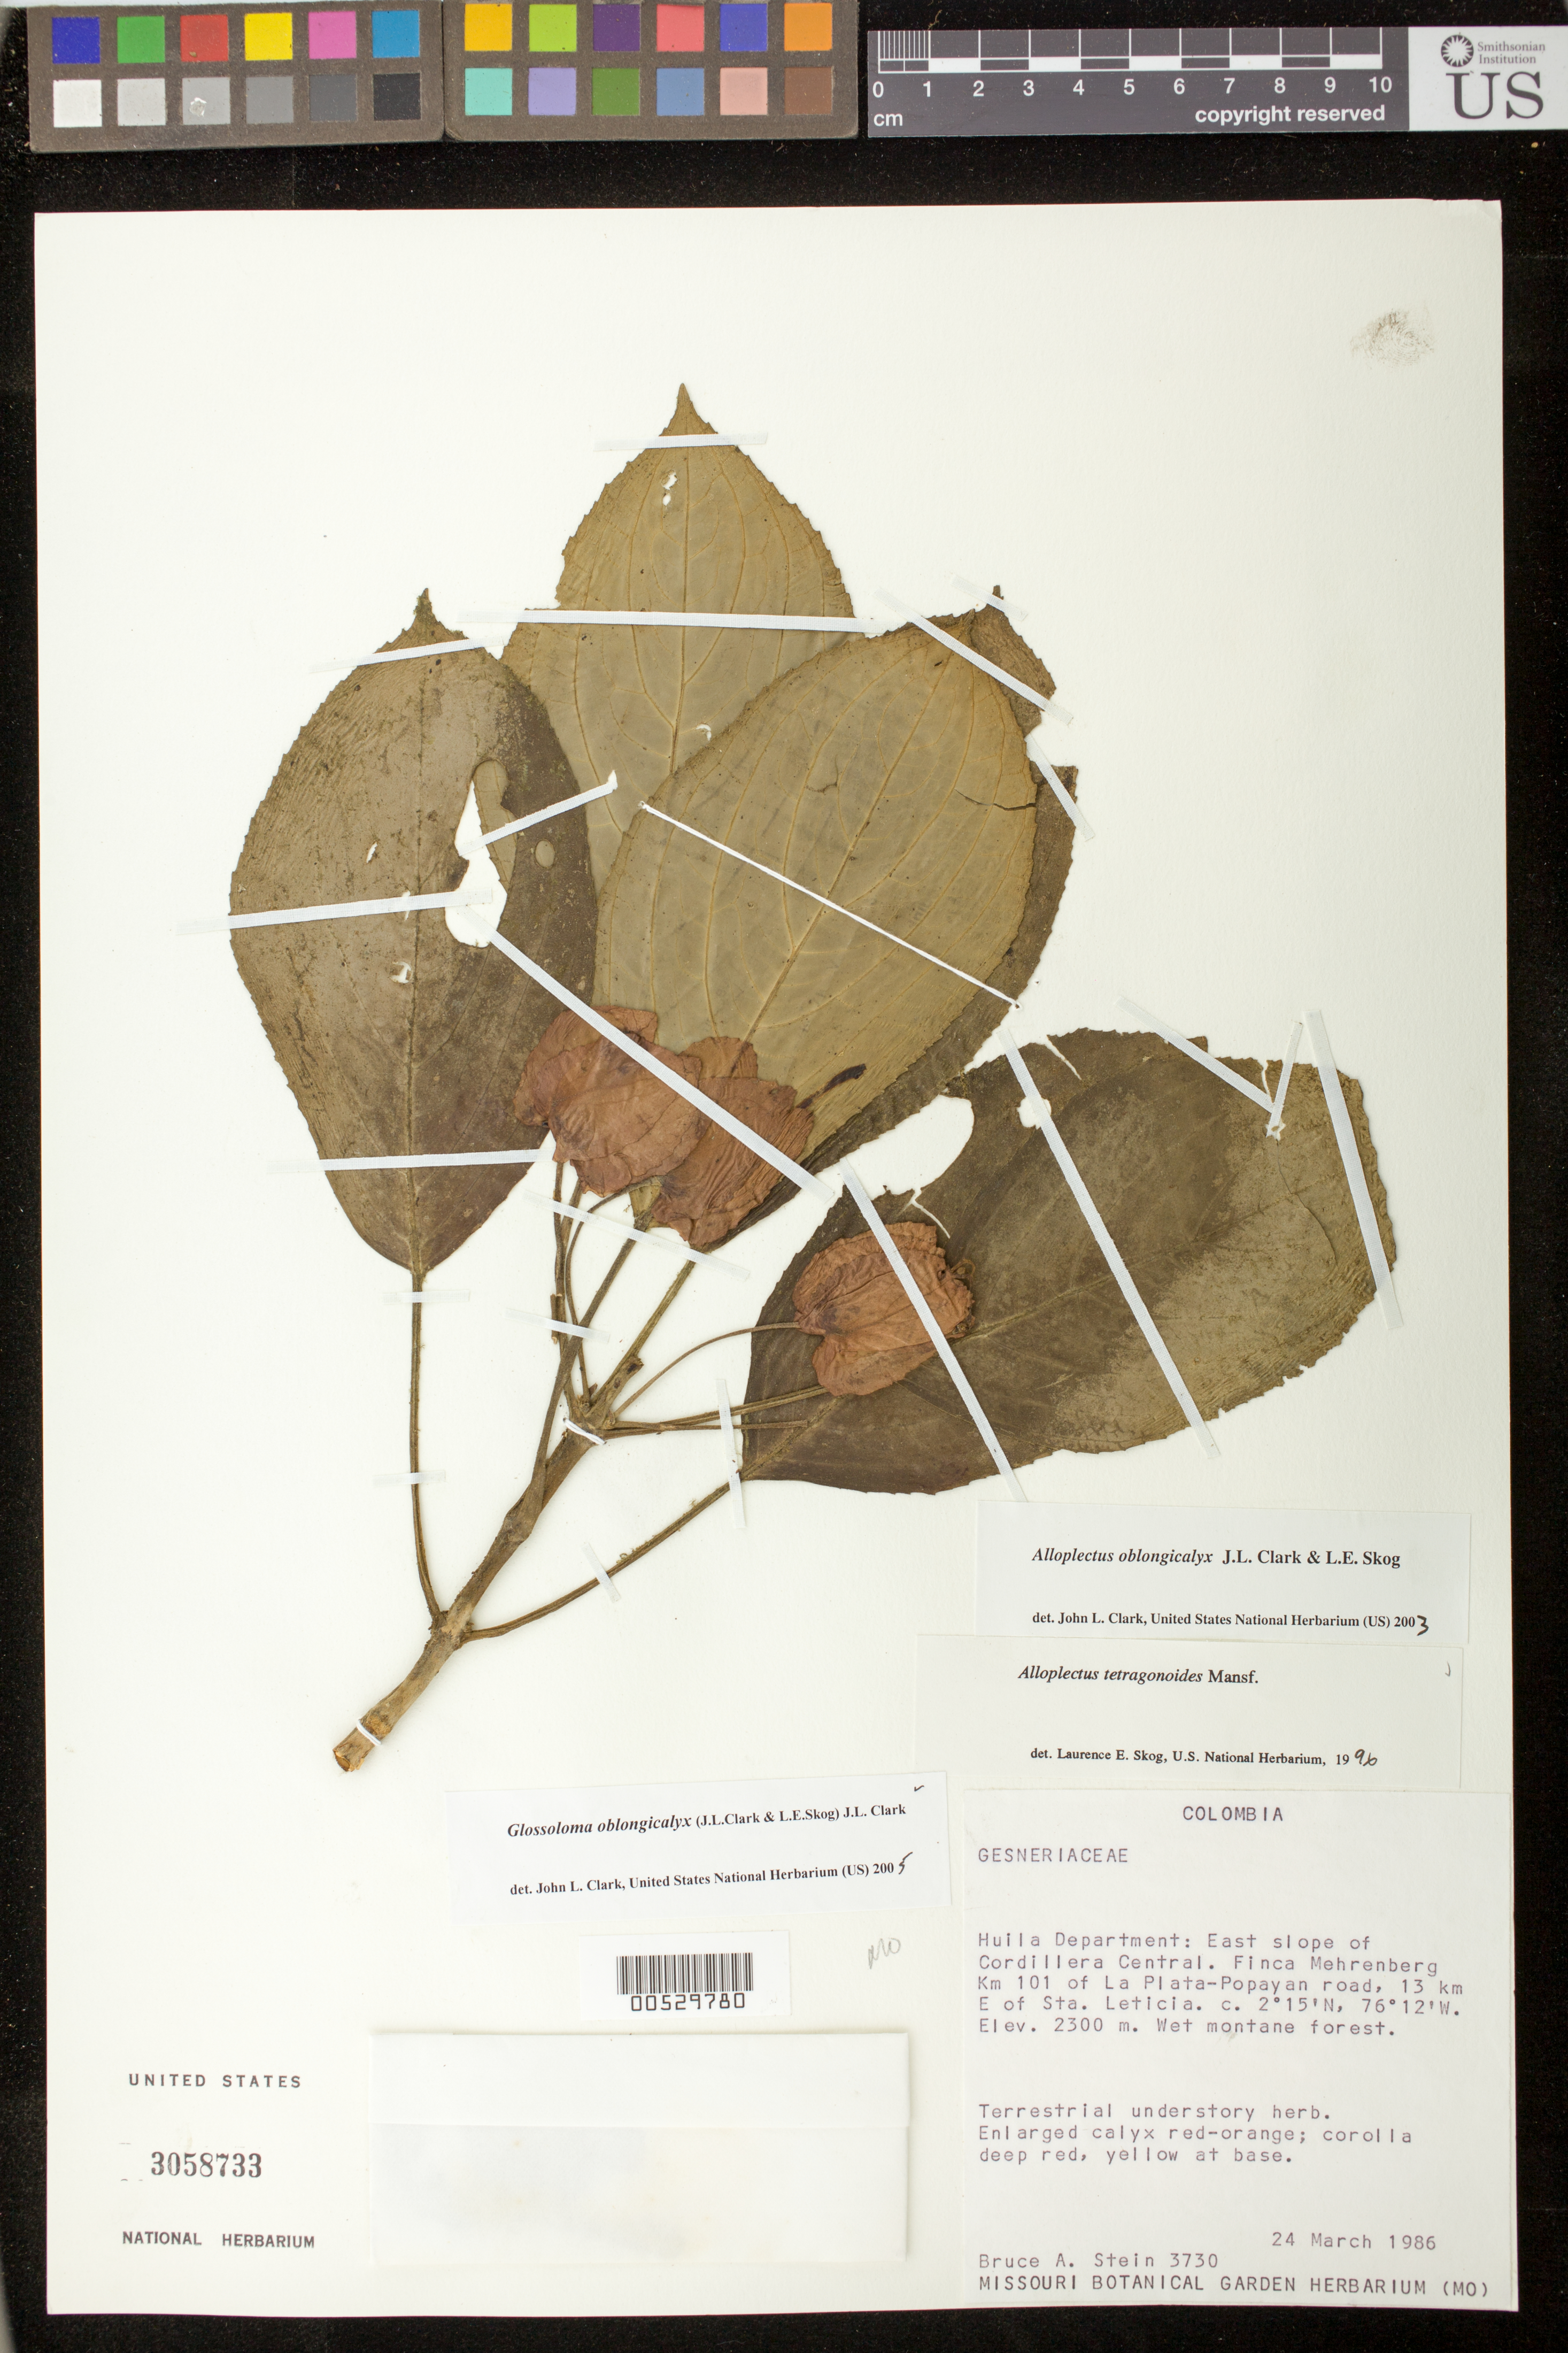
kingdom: Plantae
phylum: Tracheophyta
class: Magnoliopsida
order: Lamiales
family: Gesneriaceae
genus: Glossoloma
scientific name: Glossoloma oblongicalyx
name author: (J.L. Clark & L.E. Skog) J.L. Clark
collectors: B. A. Stein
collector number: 3730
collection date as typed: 24 Mar 1986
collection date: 1986-03-24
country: Colombia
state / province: Huila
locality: East slope of Cordillera Central, Finca Mehrenberg, km 101 of La Plata - Popayan road, 13 km E of Sta. Leticia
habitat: Wet montane forest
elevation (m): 2300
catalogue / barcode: US 3058733